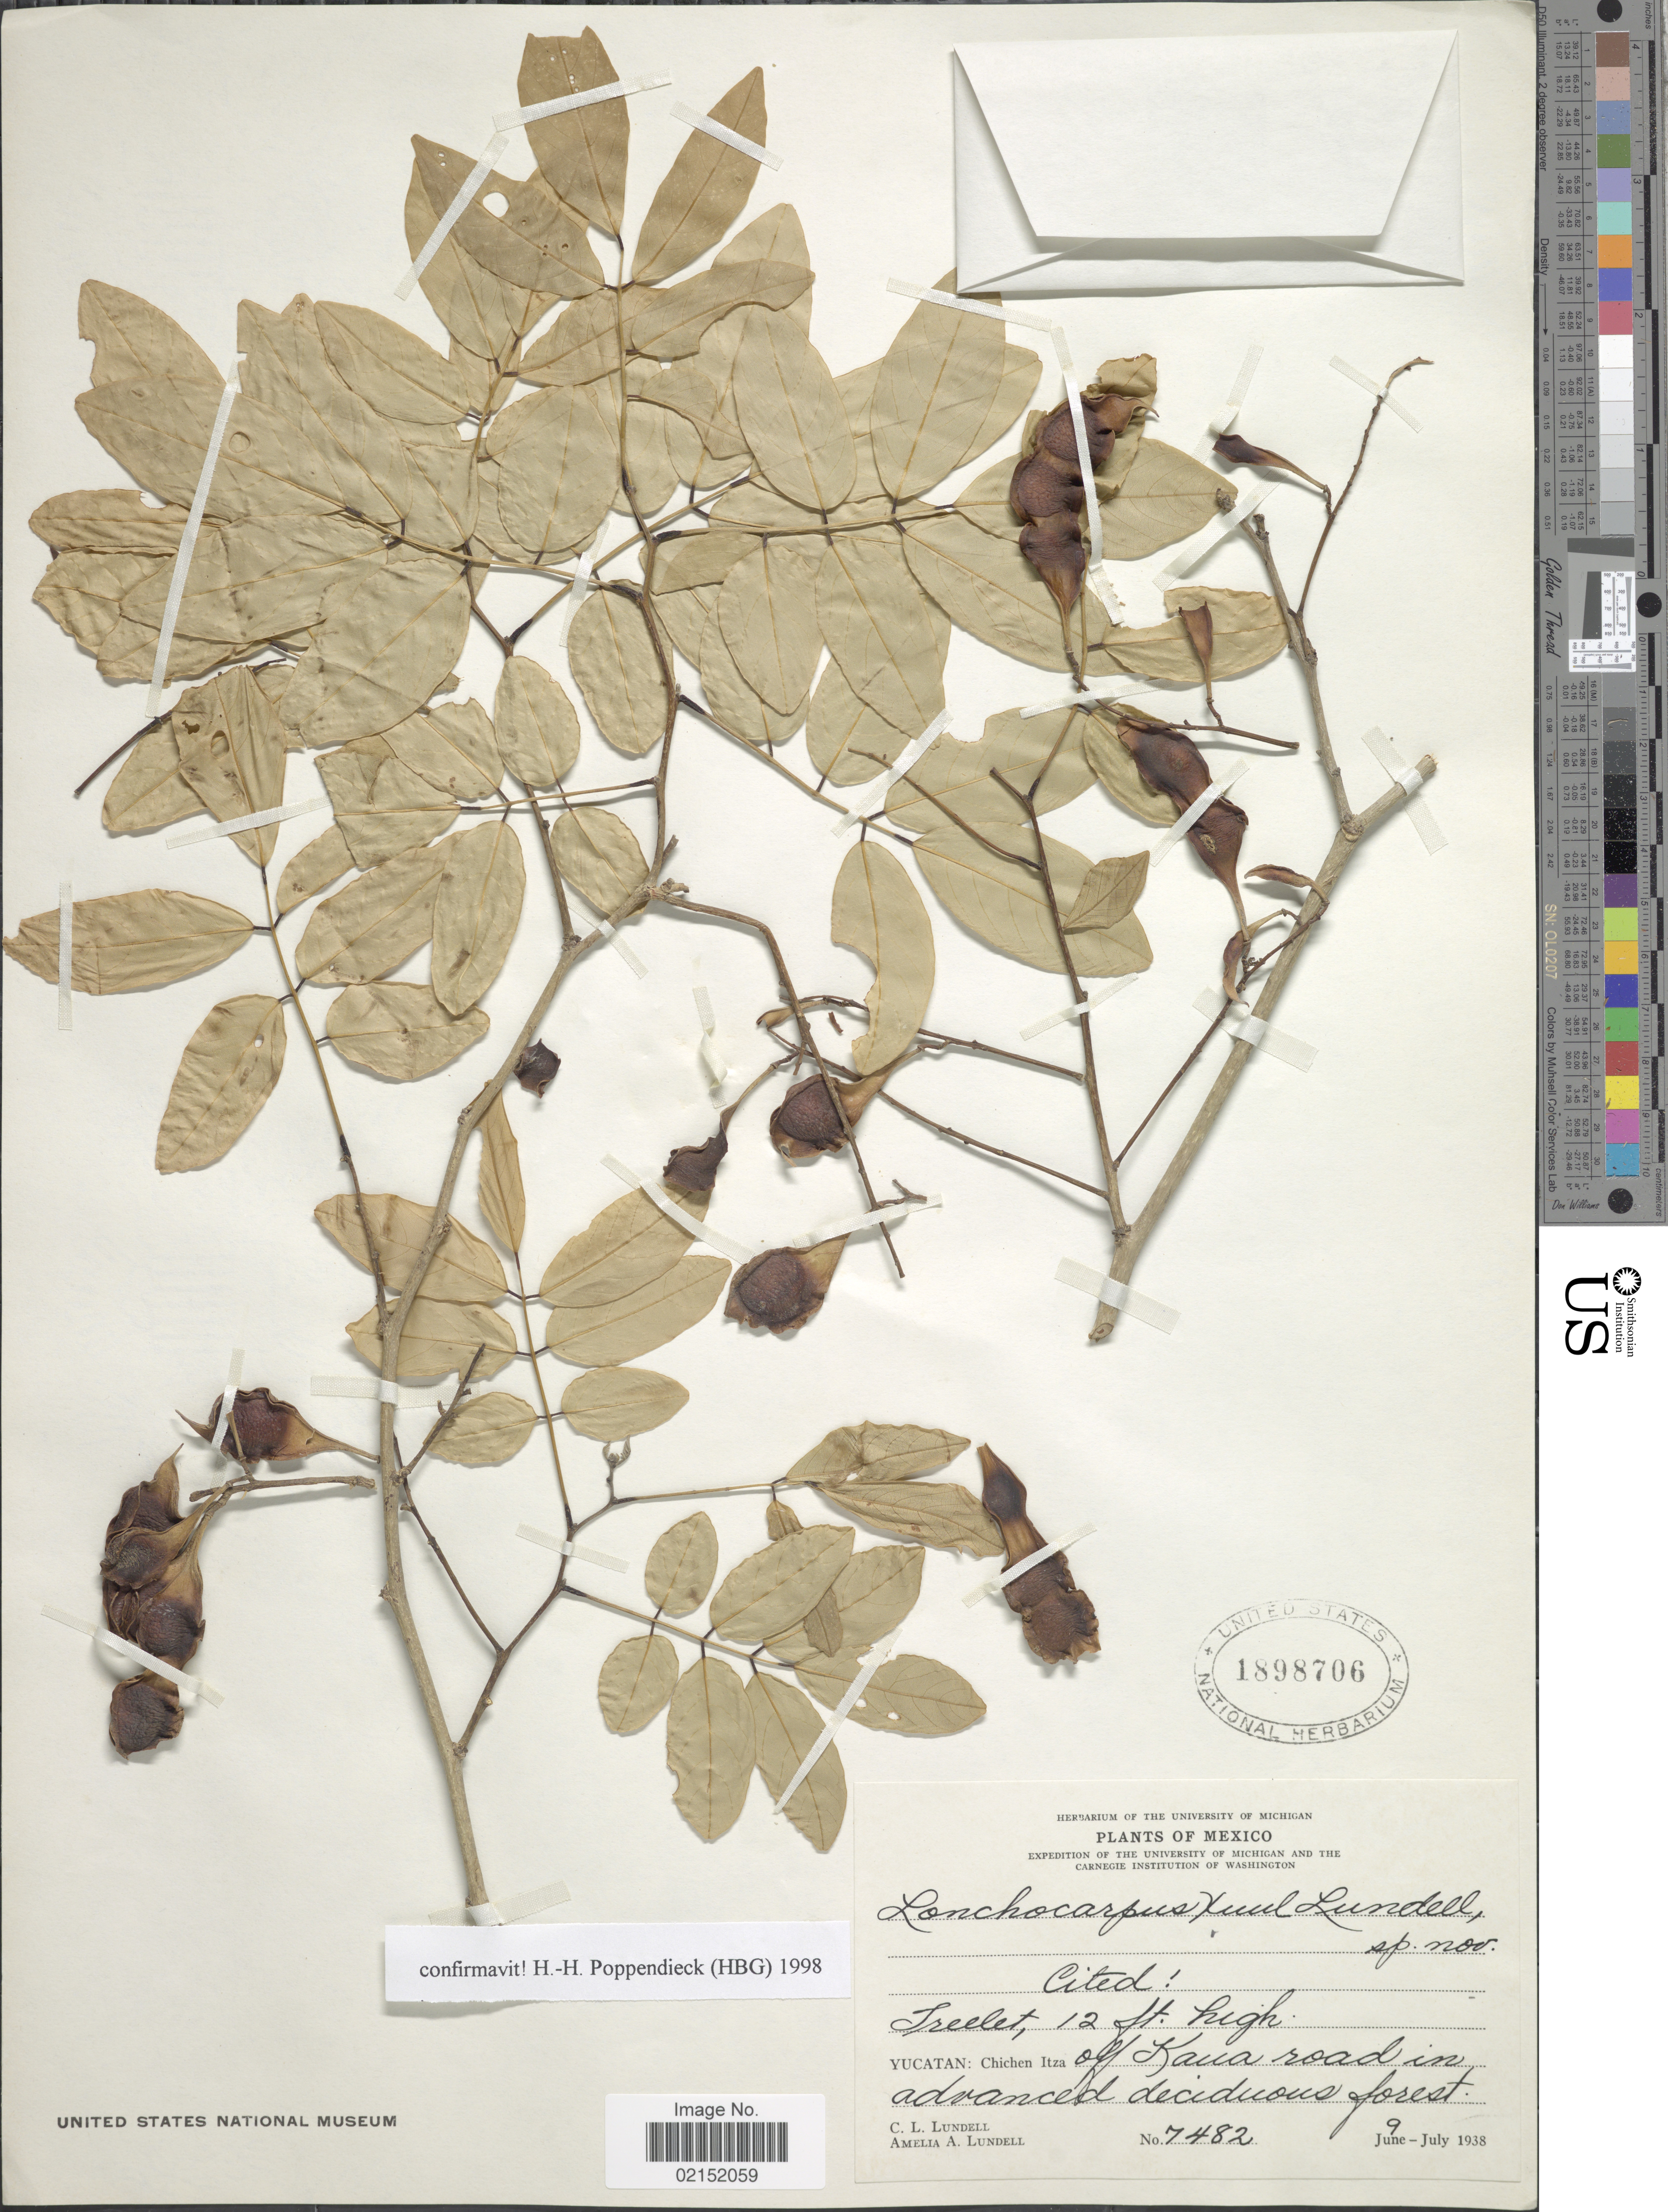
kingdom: Plantae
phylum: Tracheophyta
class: Magnoliopsida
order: Fabales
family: Fabaceae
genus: Lonchocarpus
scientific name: Lonchocarpus xuul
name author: Lundell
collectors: C. L. Lundell & A. A. Lundell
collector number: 7482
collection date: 1938-06-09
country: Mexico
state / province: Yucatán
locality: Chichen Itza off Kaua road in advanced deciduous forest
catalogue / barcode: US 1898706